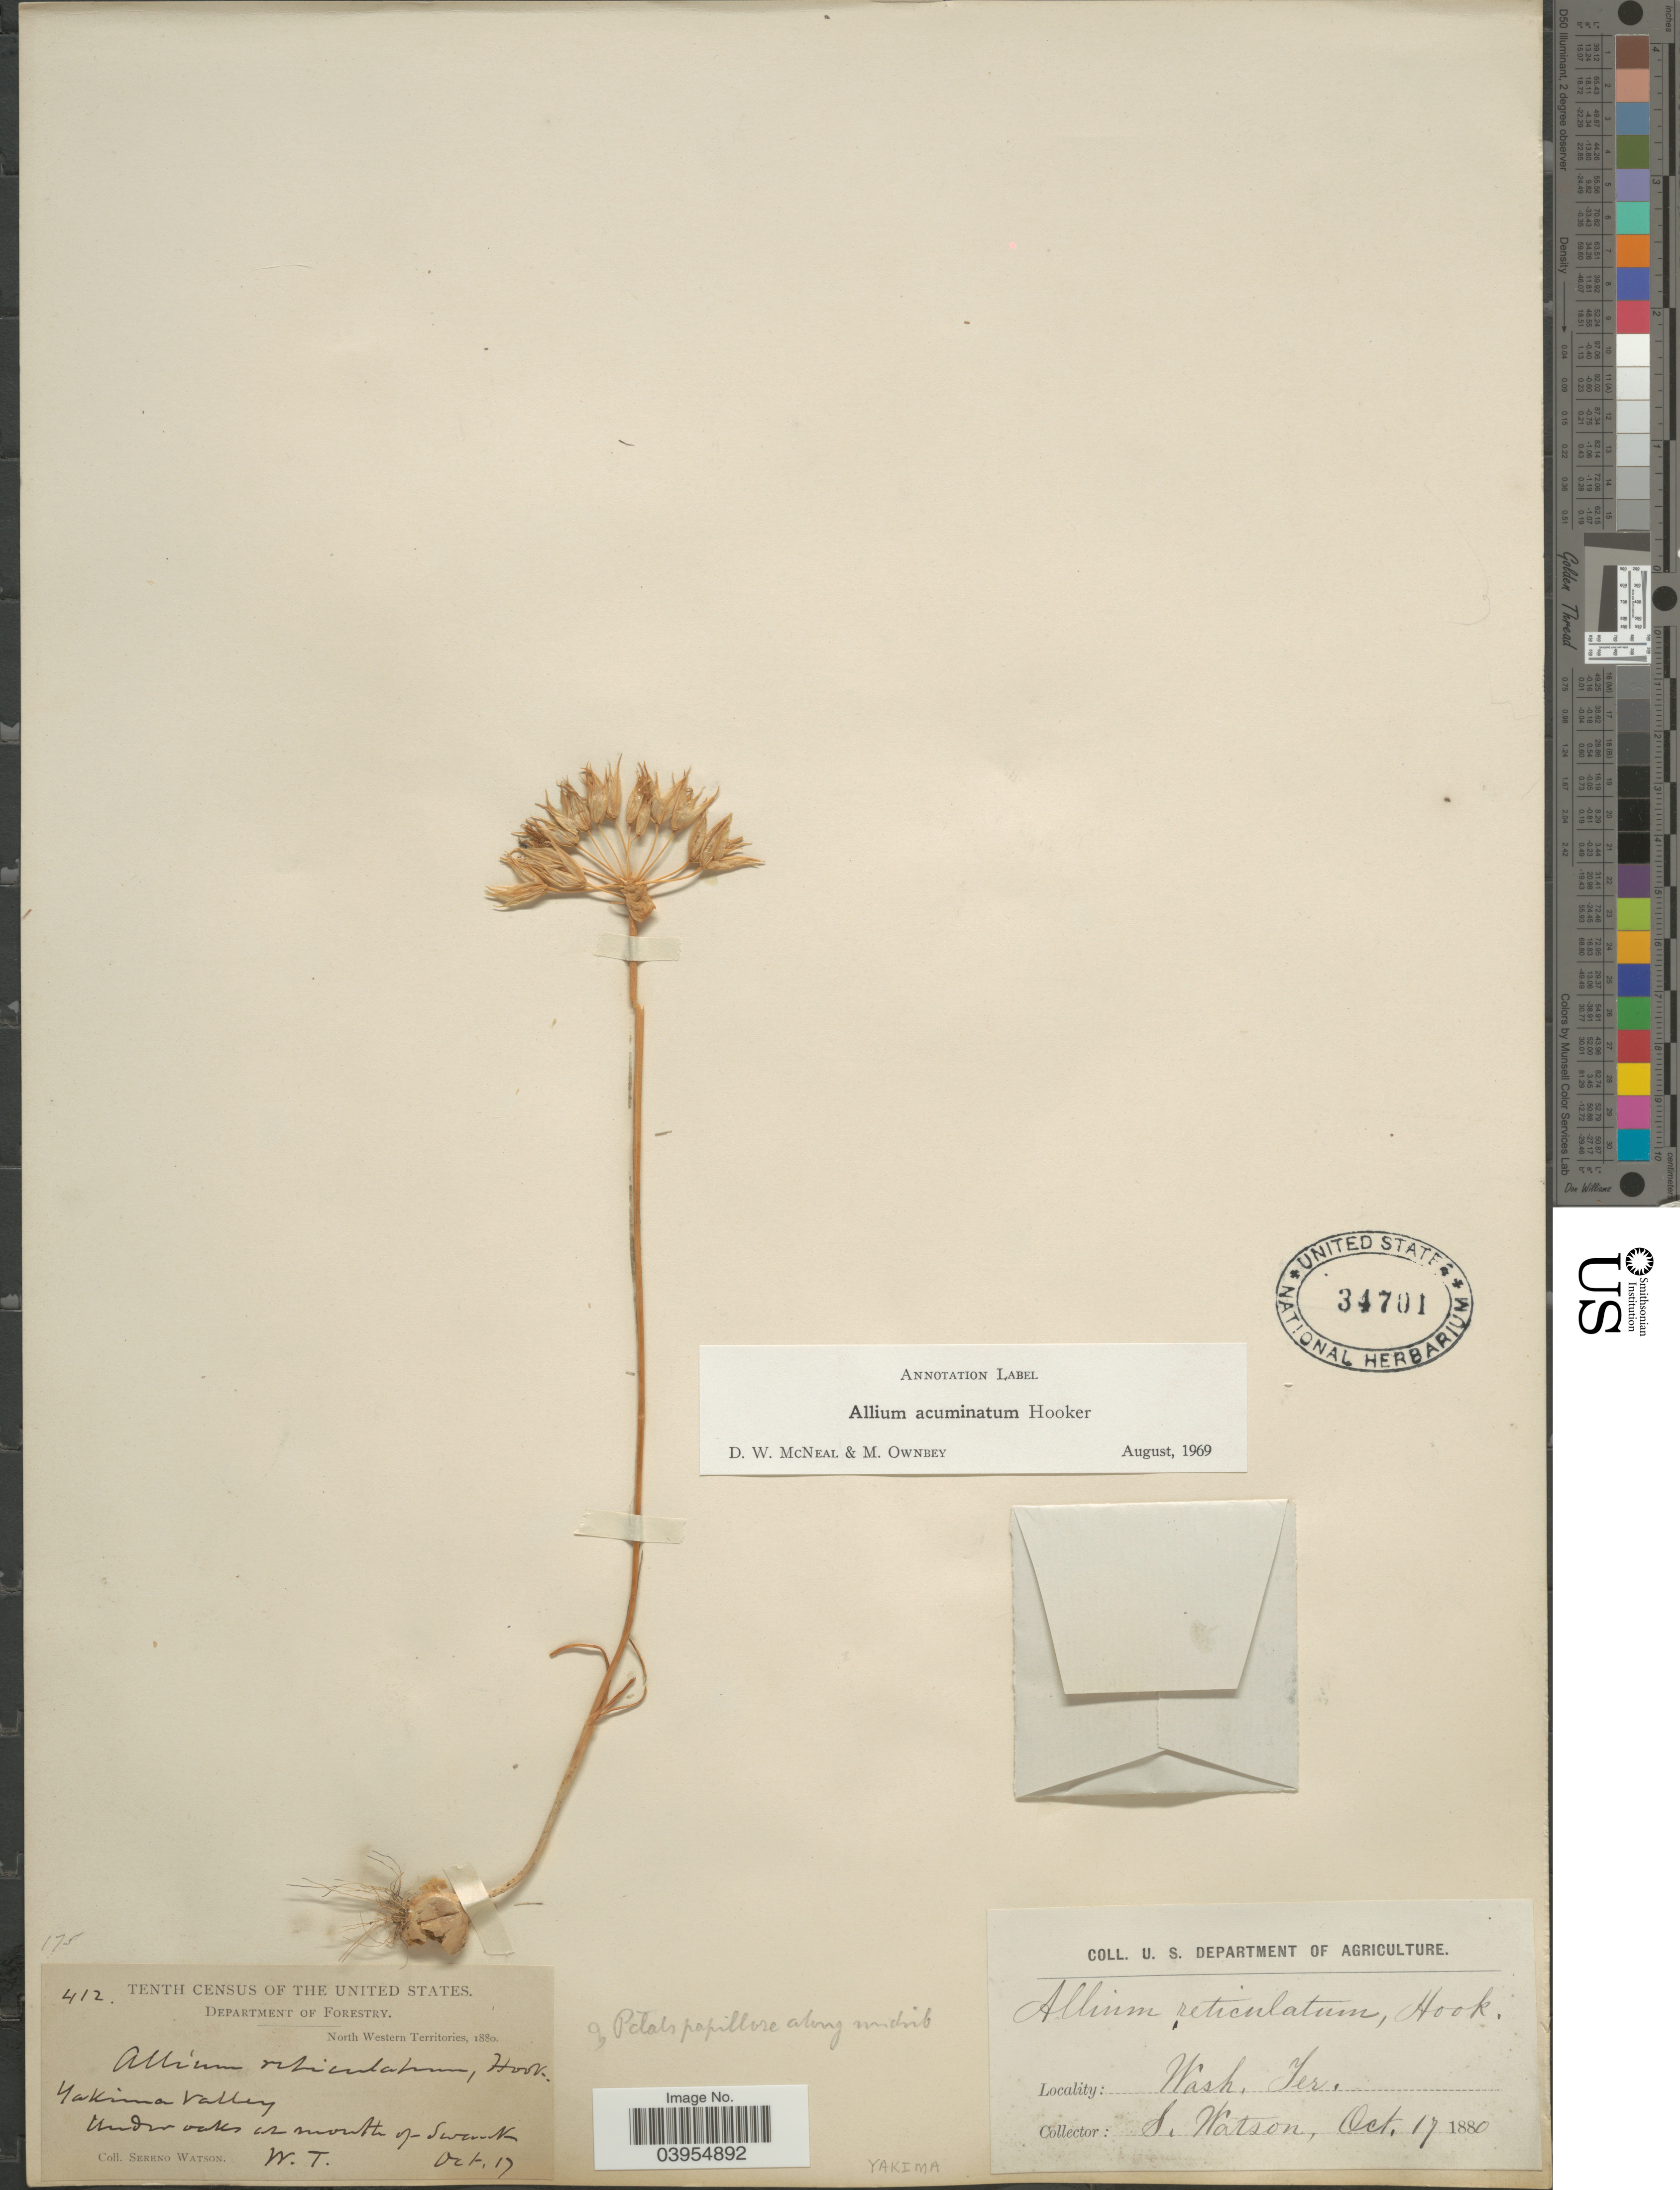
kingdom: Plantae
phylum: Tracheophyta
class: Liliopsida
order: Asparagales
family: Amaryllidaceae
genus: Allium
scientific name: Allium acuminatum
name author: Hook.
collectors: S. Watson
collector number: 412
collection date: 1880-10-17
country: United States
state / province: Washington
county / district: Yakima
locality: North Western Territories. Yakima Valley. Under oaks in mouth of Swauk.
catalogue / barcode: US 347014